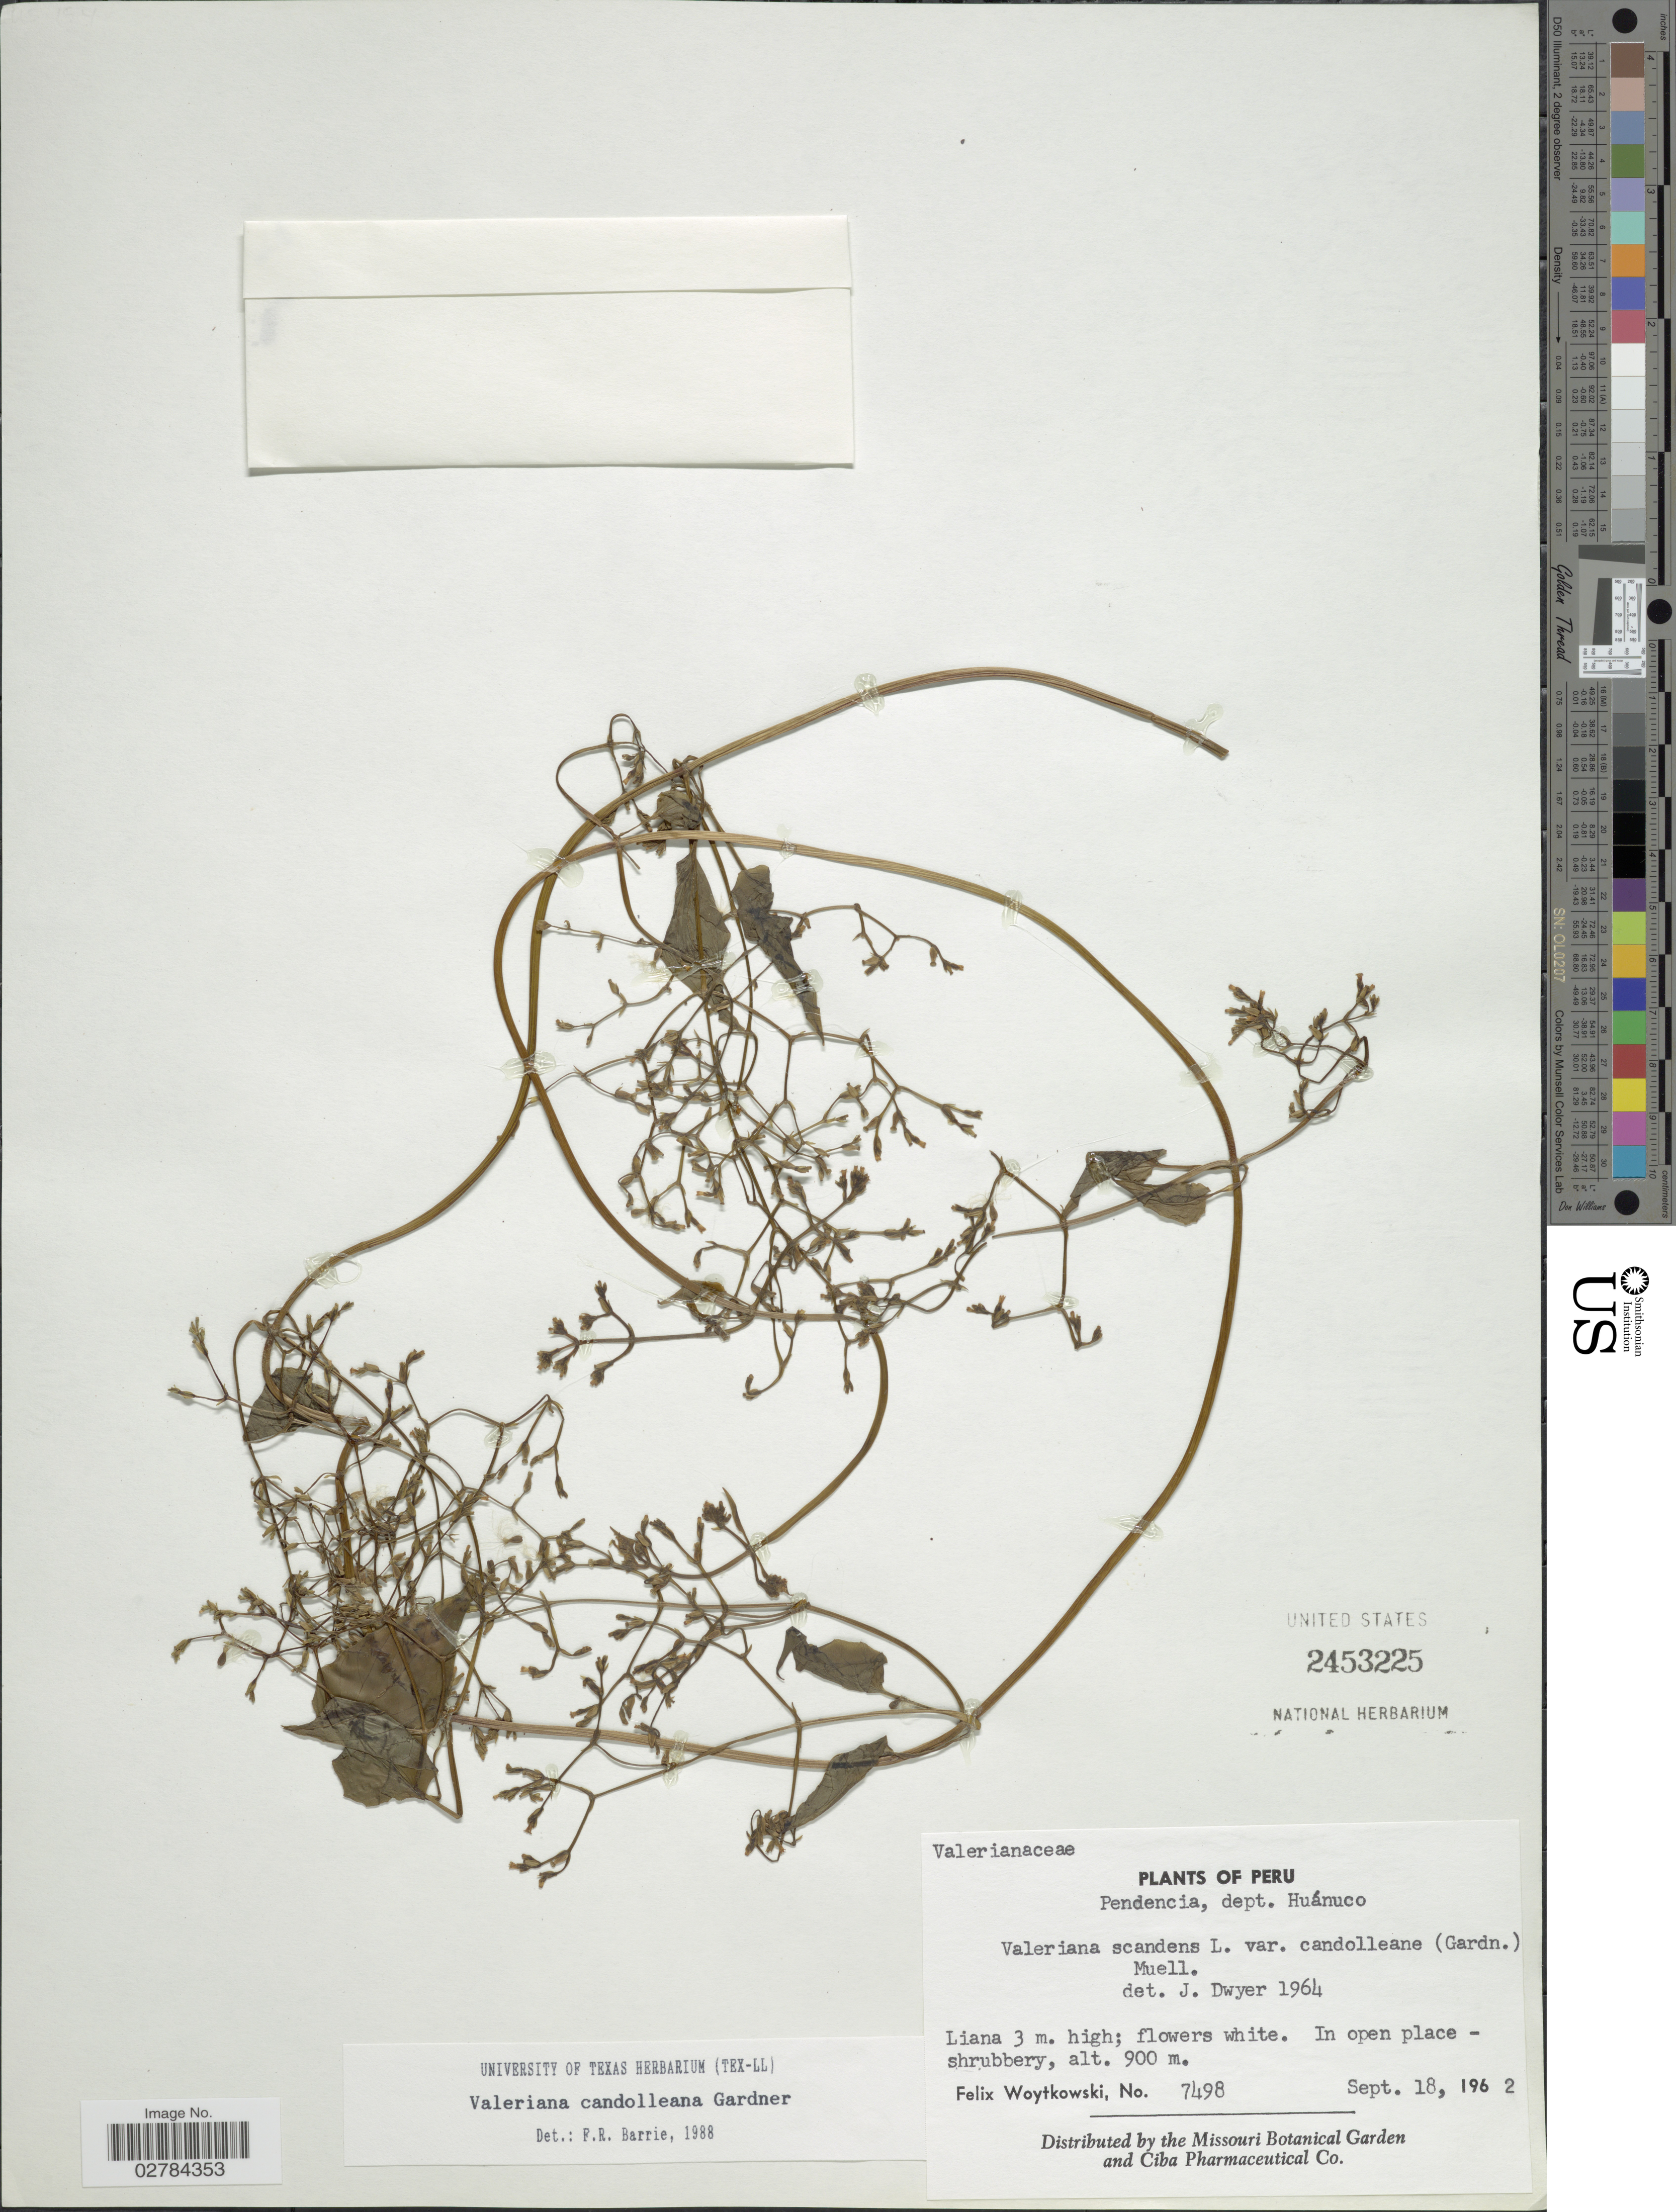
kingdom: Plantae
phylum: Tracheophyta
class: Magnoliopsida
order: Dipsacales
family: Caprifoliaceae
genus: Valeriana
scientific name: Valeriana candolleana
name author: Gardner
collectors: F. Woytkowski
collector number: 7498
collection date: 1962-09-18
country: Peru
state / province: Huánuco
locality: Pendencia, dept. Huánuco.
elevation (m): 900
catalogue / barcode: US 2453225